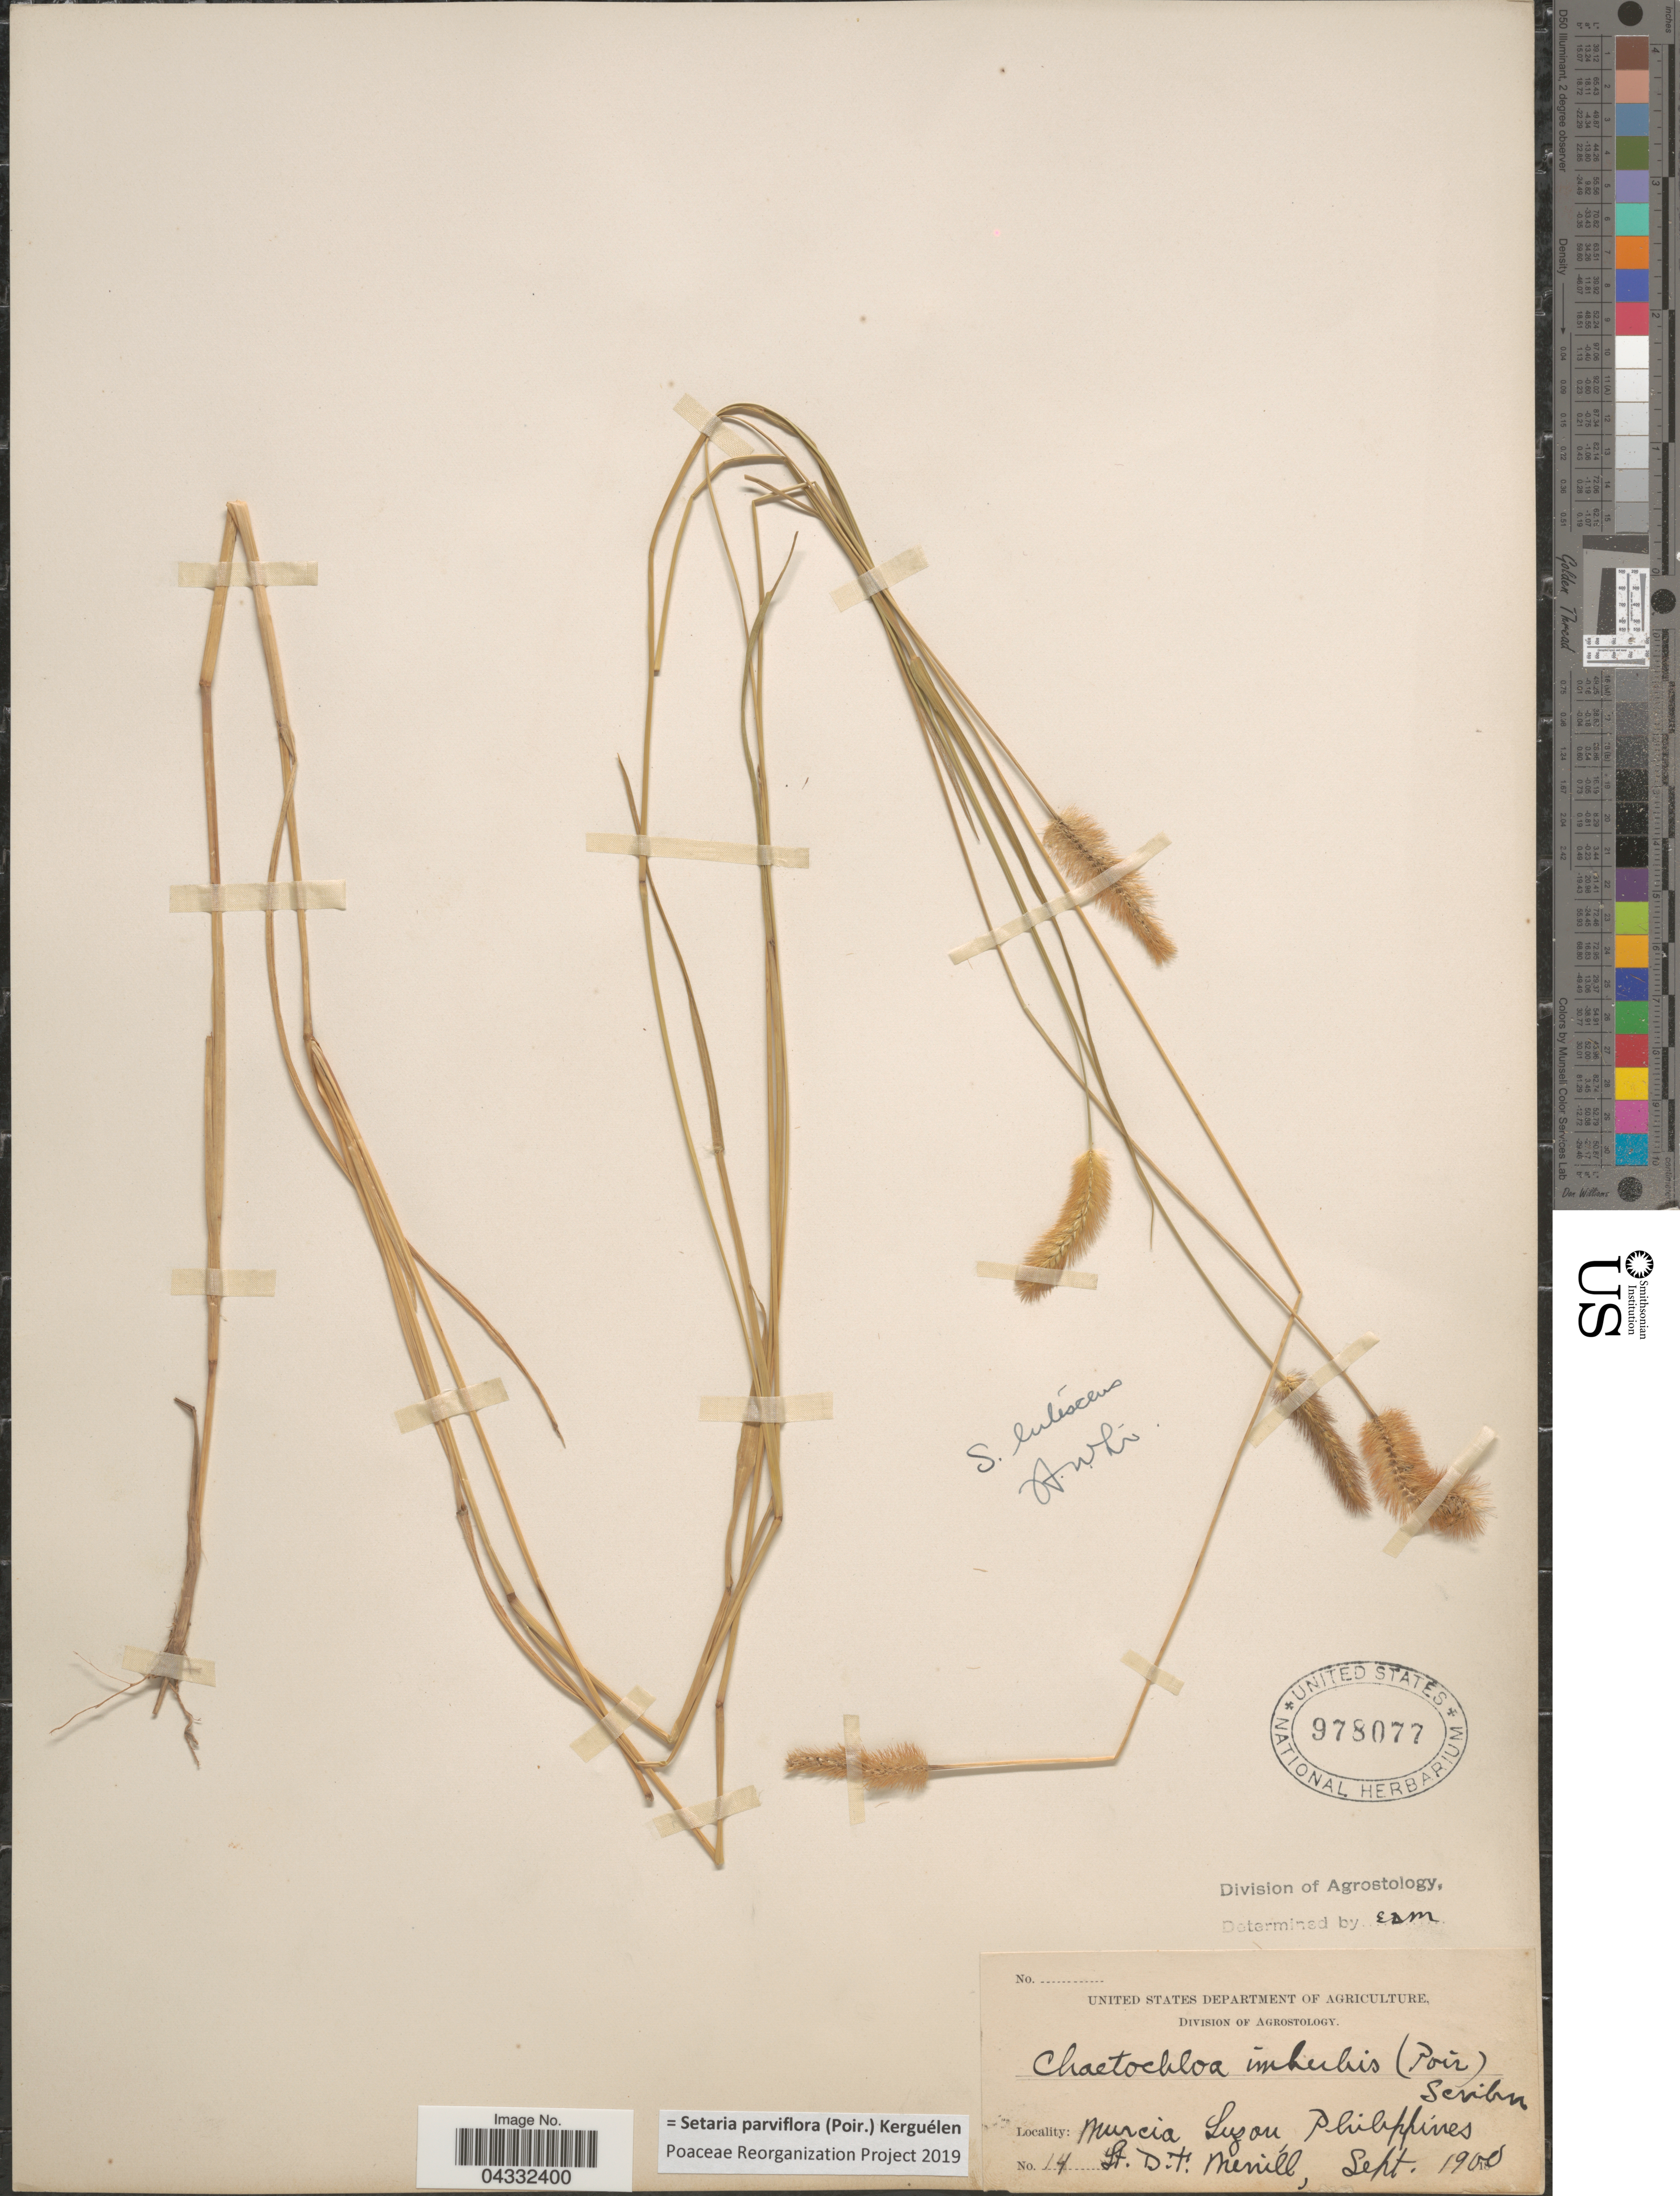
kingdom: Plantae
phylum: Tracheophyta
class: Liliopsida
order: Poales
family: Poaceae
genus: Setaria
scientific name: Setaria parviflora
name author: (Poir.) Kerguélen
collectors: D. Merrill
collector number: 14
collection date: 1900-09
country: Philippines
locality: Murcia. Luzon.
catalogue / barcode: US 978077